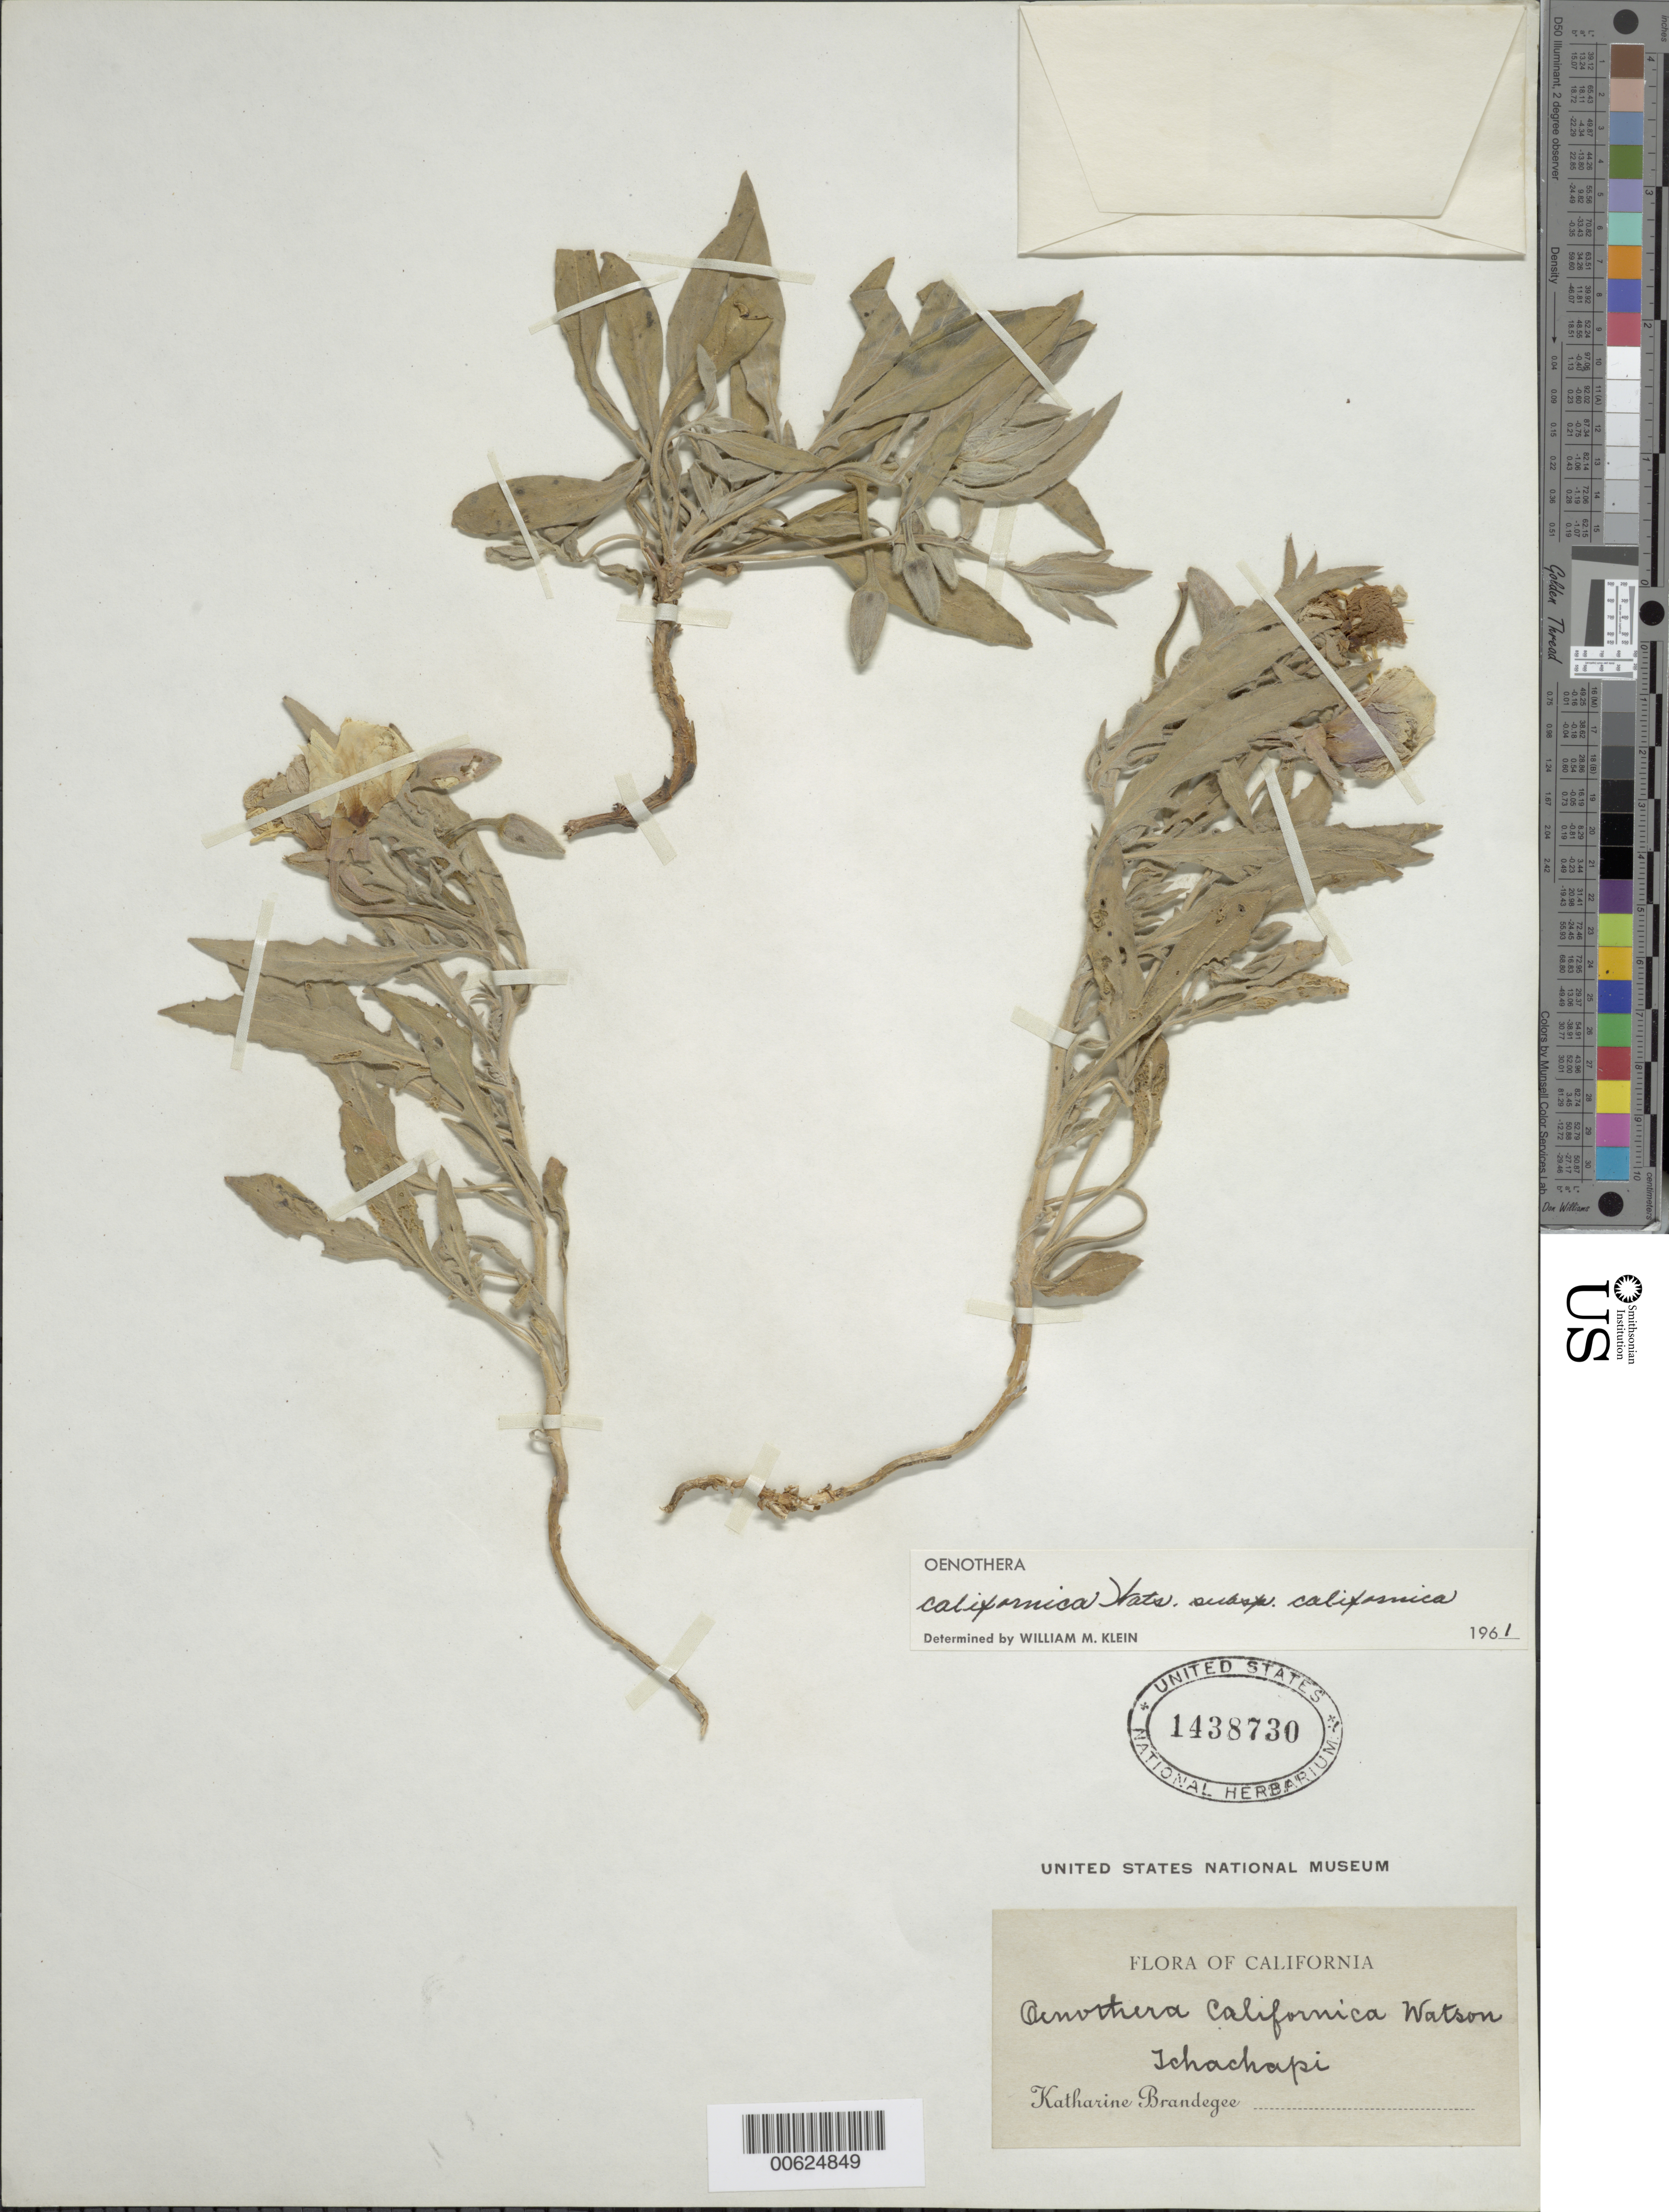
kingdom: Plantae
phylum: Tracheophyta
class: Magnoliopsida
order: Myrtales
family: Onagraceae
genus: Oenothera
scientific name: Oenothera avita subsp. californica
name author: (S. Watson) W.L. Wagner & Gandhi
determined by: Wagner, W. L., (BOT), Smithsonian Institution - National Museum of Natural History (UNITED STATES)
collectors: M. K. Brandegee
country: United States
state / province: California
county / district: Kern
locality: Ichachapi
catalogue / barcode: US 1438730